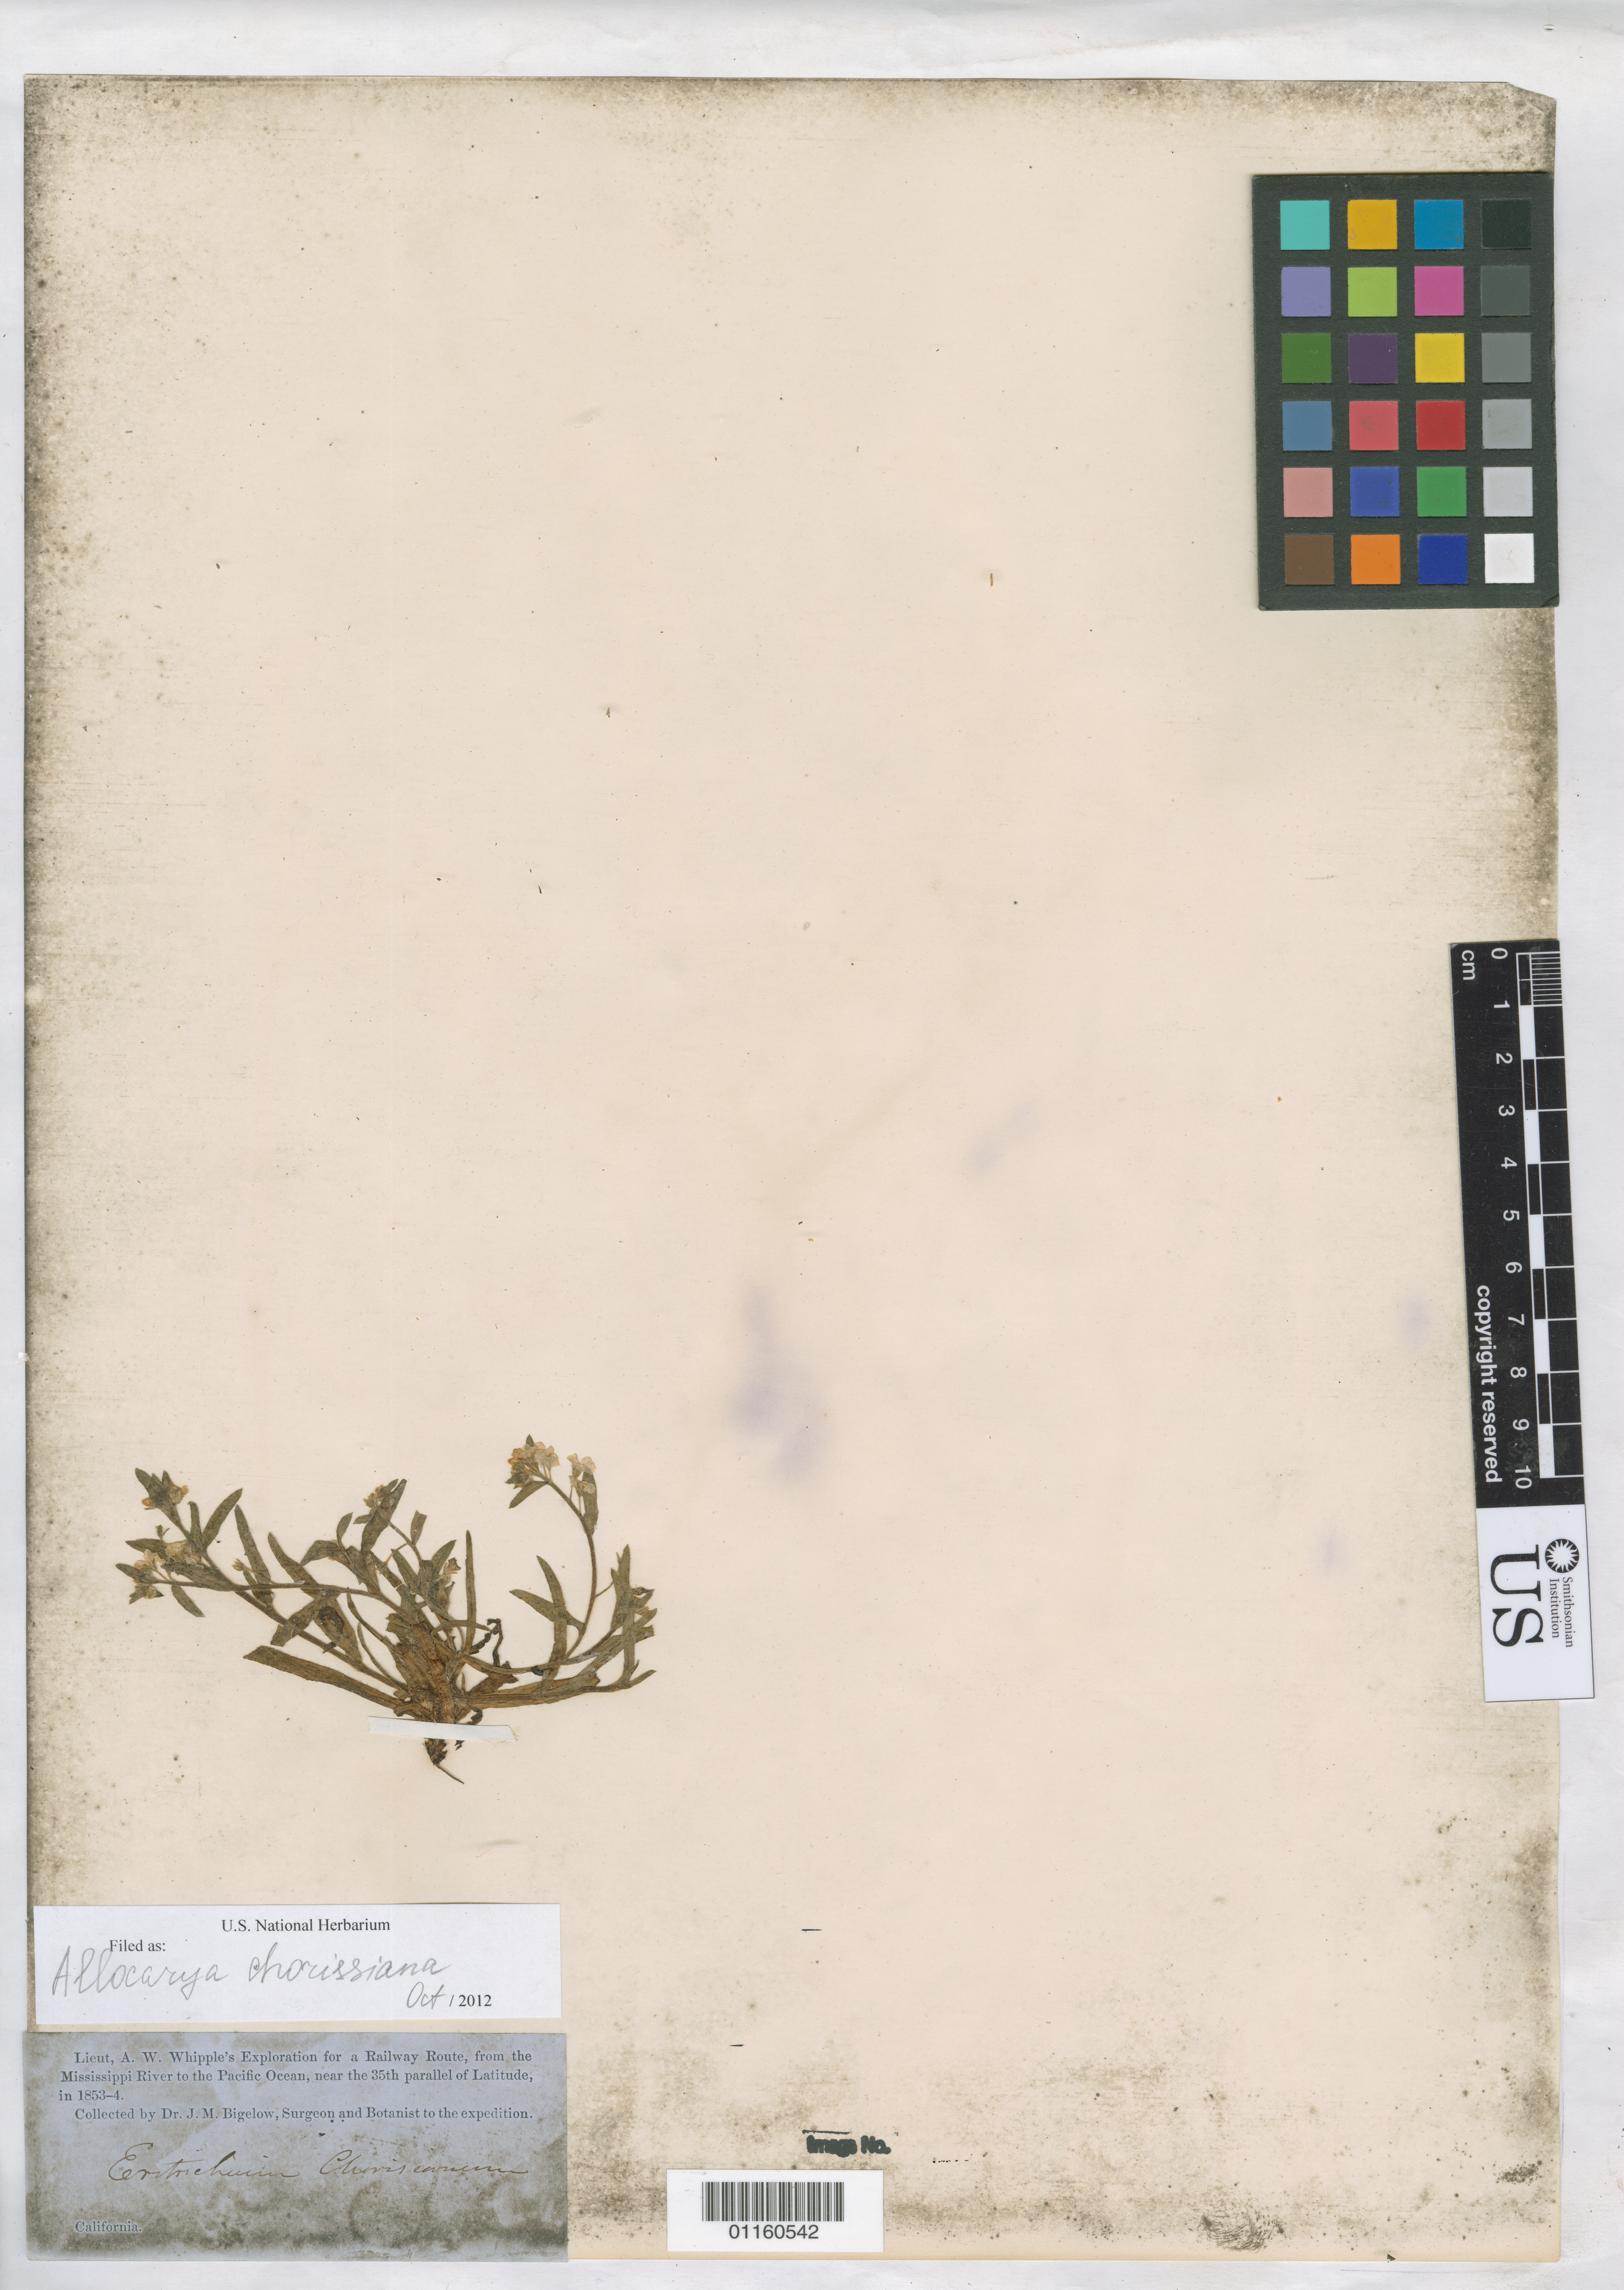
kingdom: Plantae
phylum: Tracheophyta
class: Magnoliopsida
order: Boraginales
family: Boraginaceae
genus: Allocarya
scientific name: Allocarya chorisiana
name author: (Cham. & Schltdl.) Greene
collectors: J. M. Bigelow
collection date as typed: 1853 to -- --- 1854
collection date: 1853/1854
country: United States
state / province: California